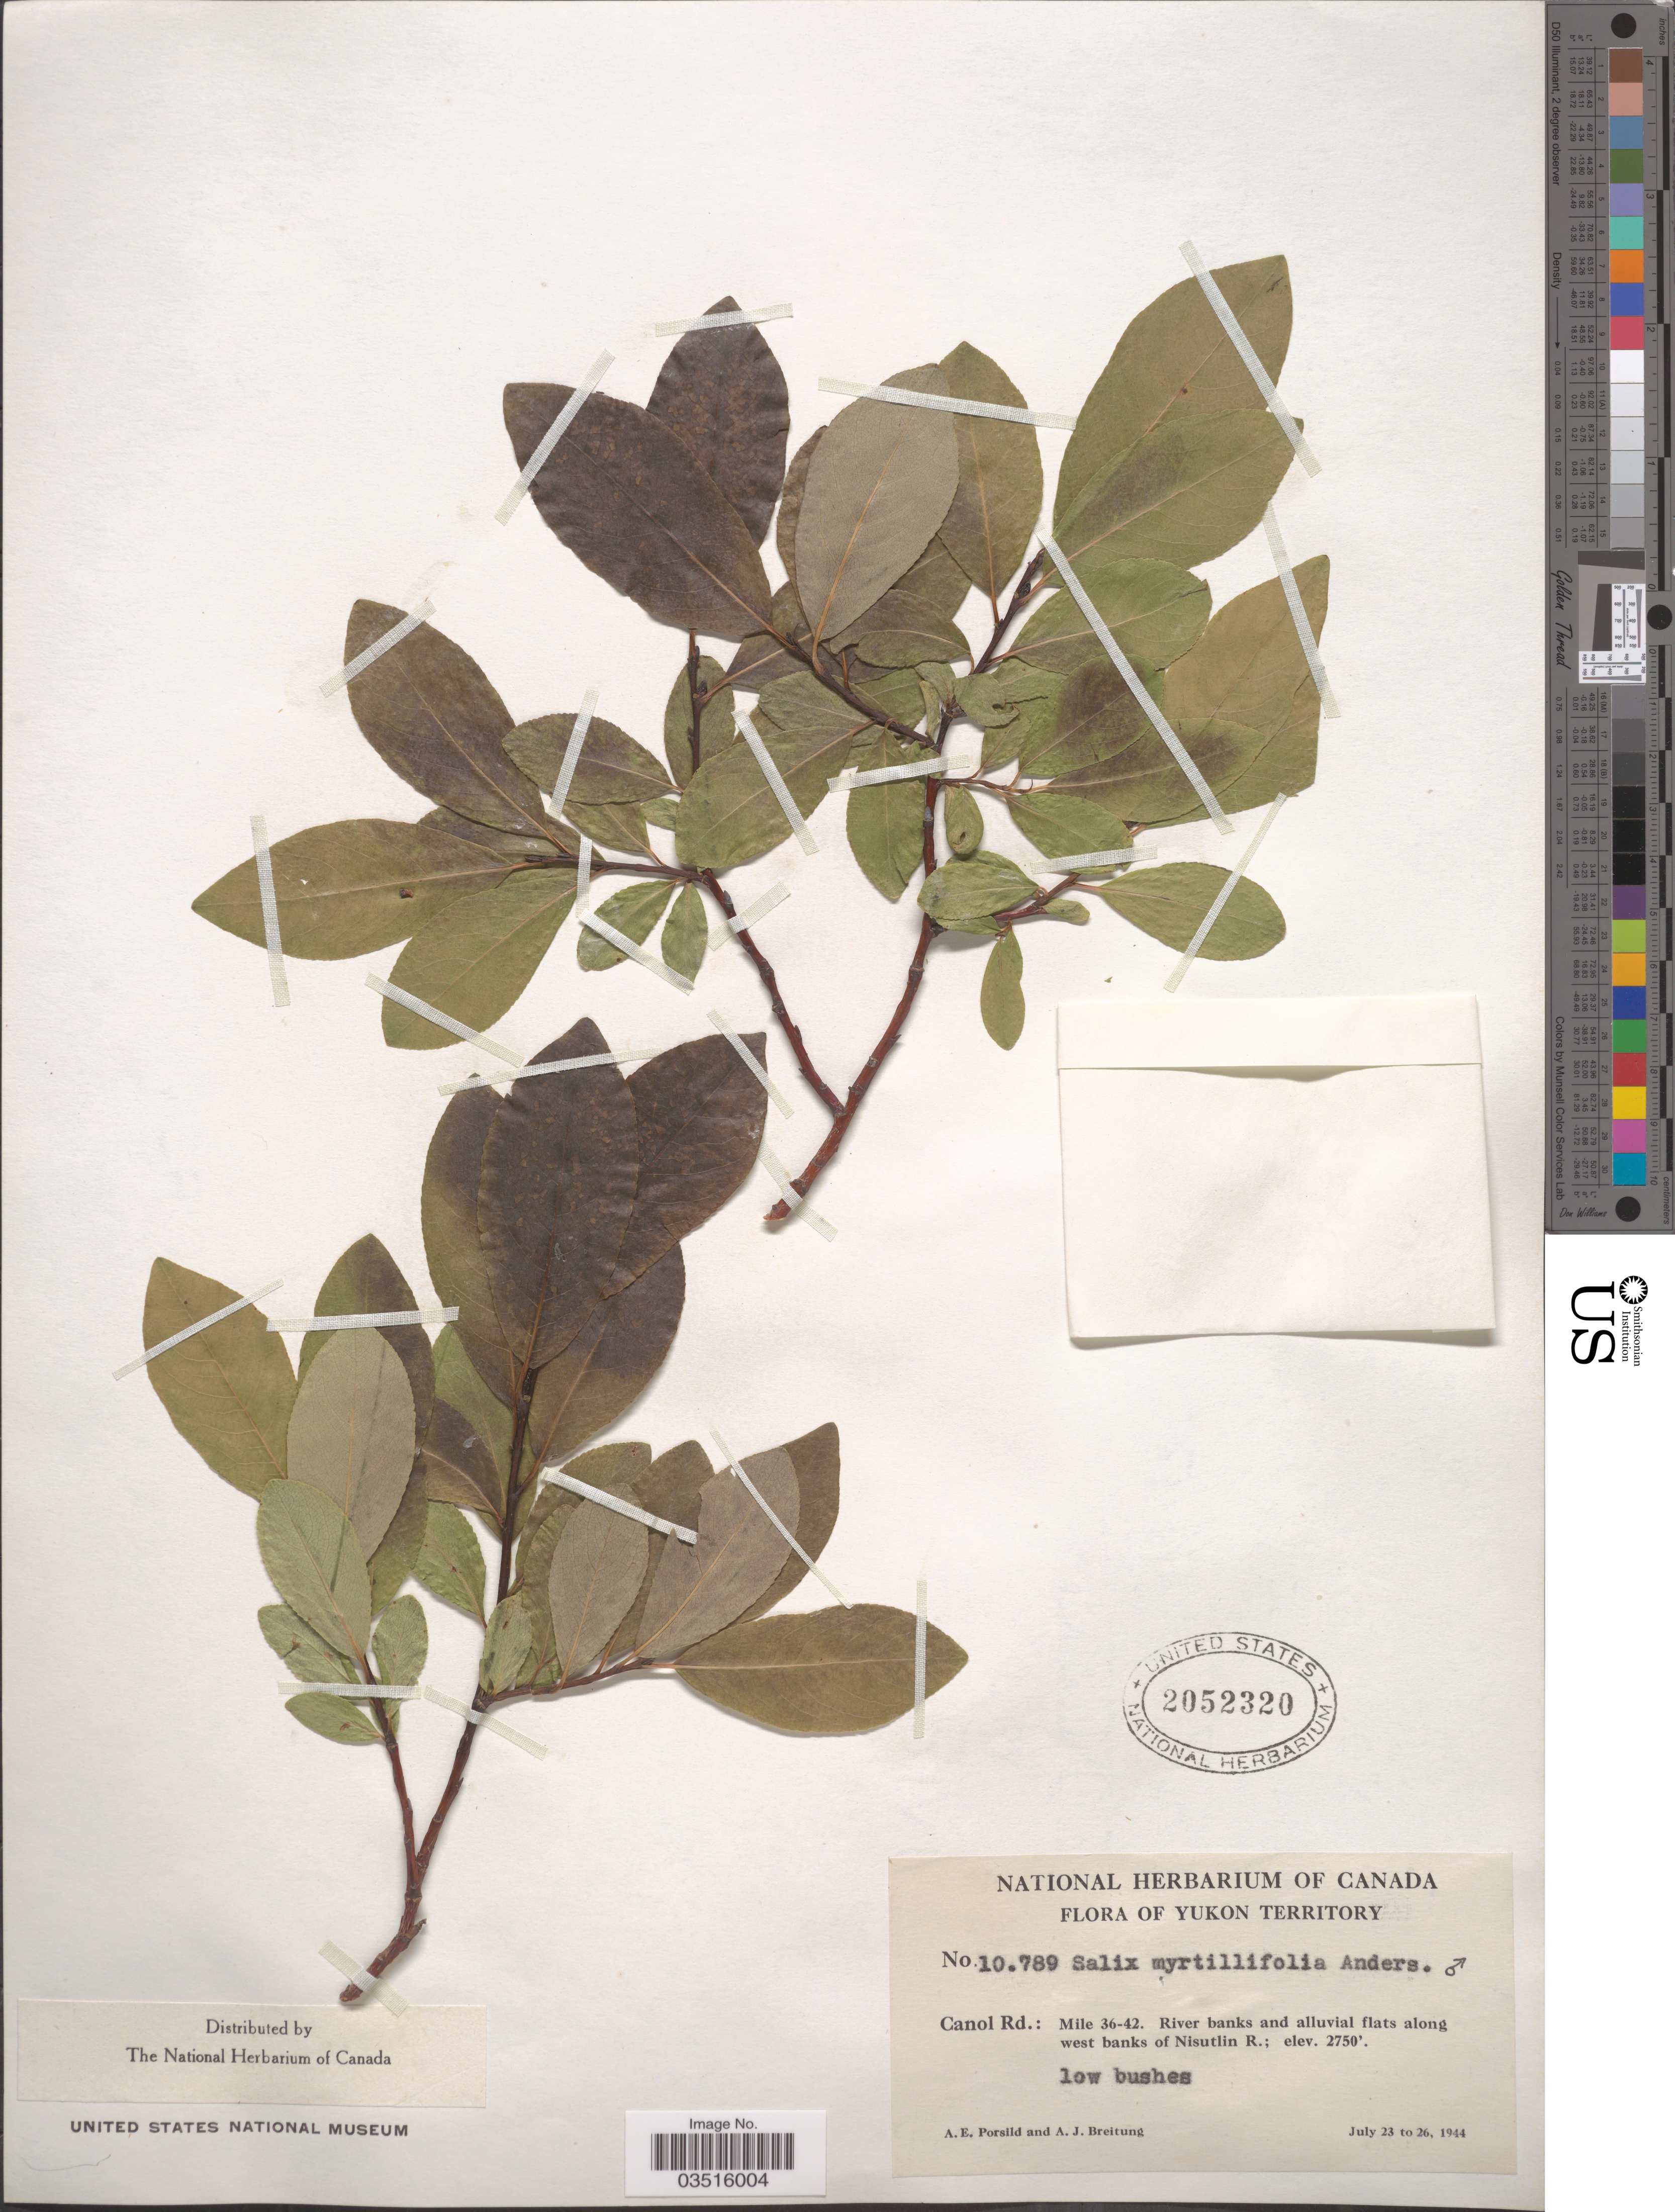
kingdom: Plantae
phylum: Tracheophyta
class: Magnoliopsida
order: Malpighiales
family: Salicaceae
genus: Salix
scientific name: Salix myrtillifolia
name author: Andersson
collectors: A. E. Porsild & A. Breitung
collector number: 10789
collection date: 1944-07-23/1944-07-26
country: Canada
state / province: Yukon Territory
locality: Canol Rd.: Mile 36-42. River banks and alluvial flats along west banks of Nisutlin R.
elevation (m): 838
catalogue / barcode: US 2052320